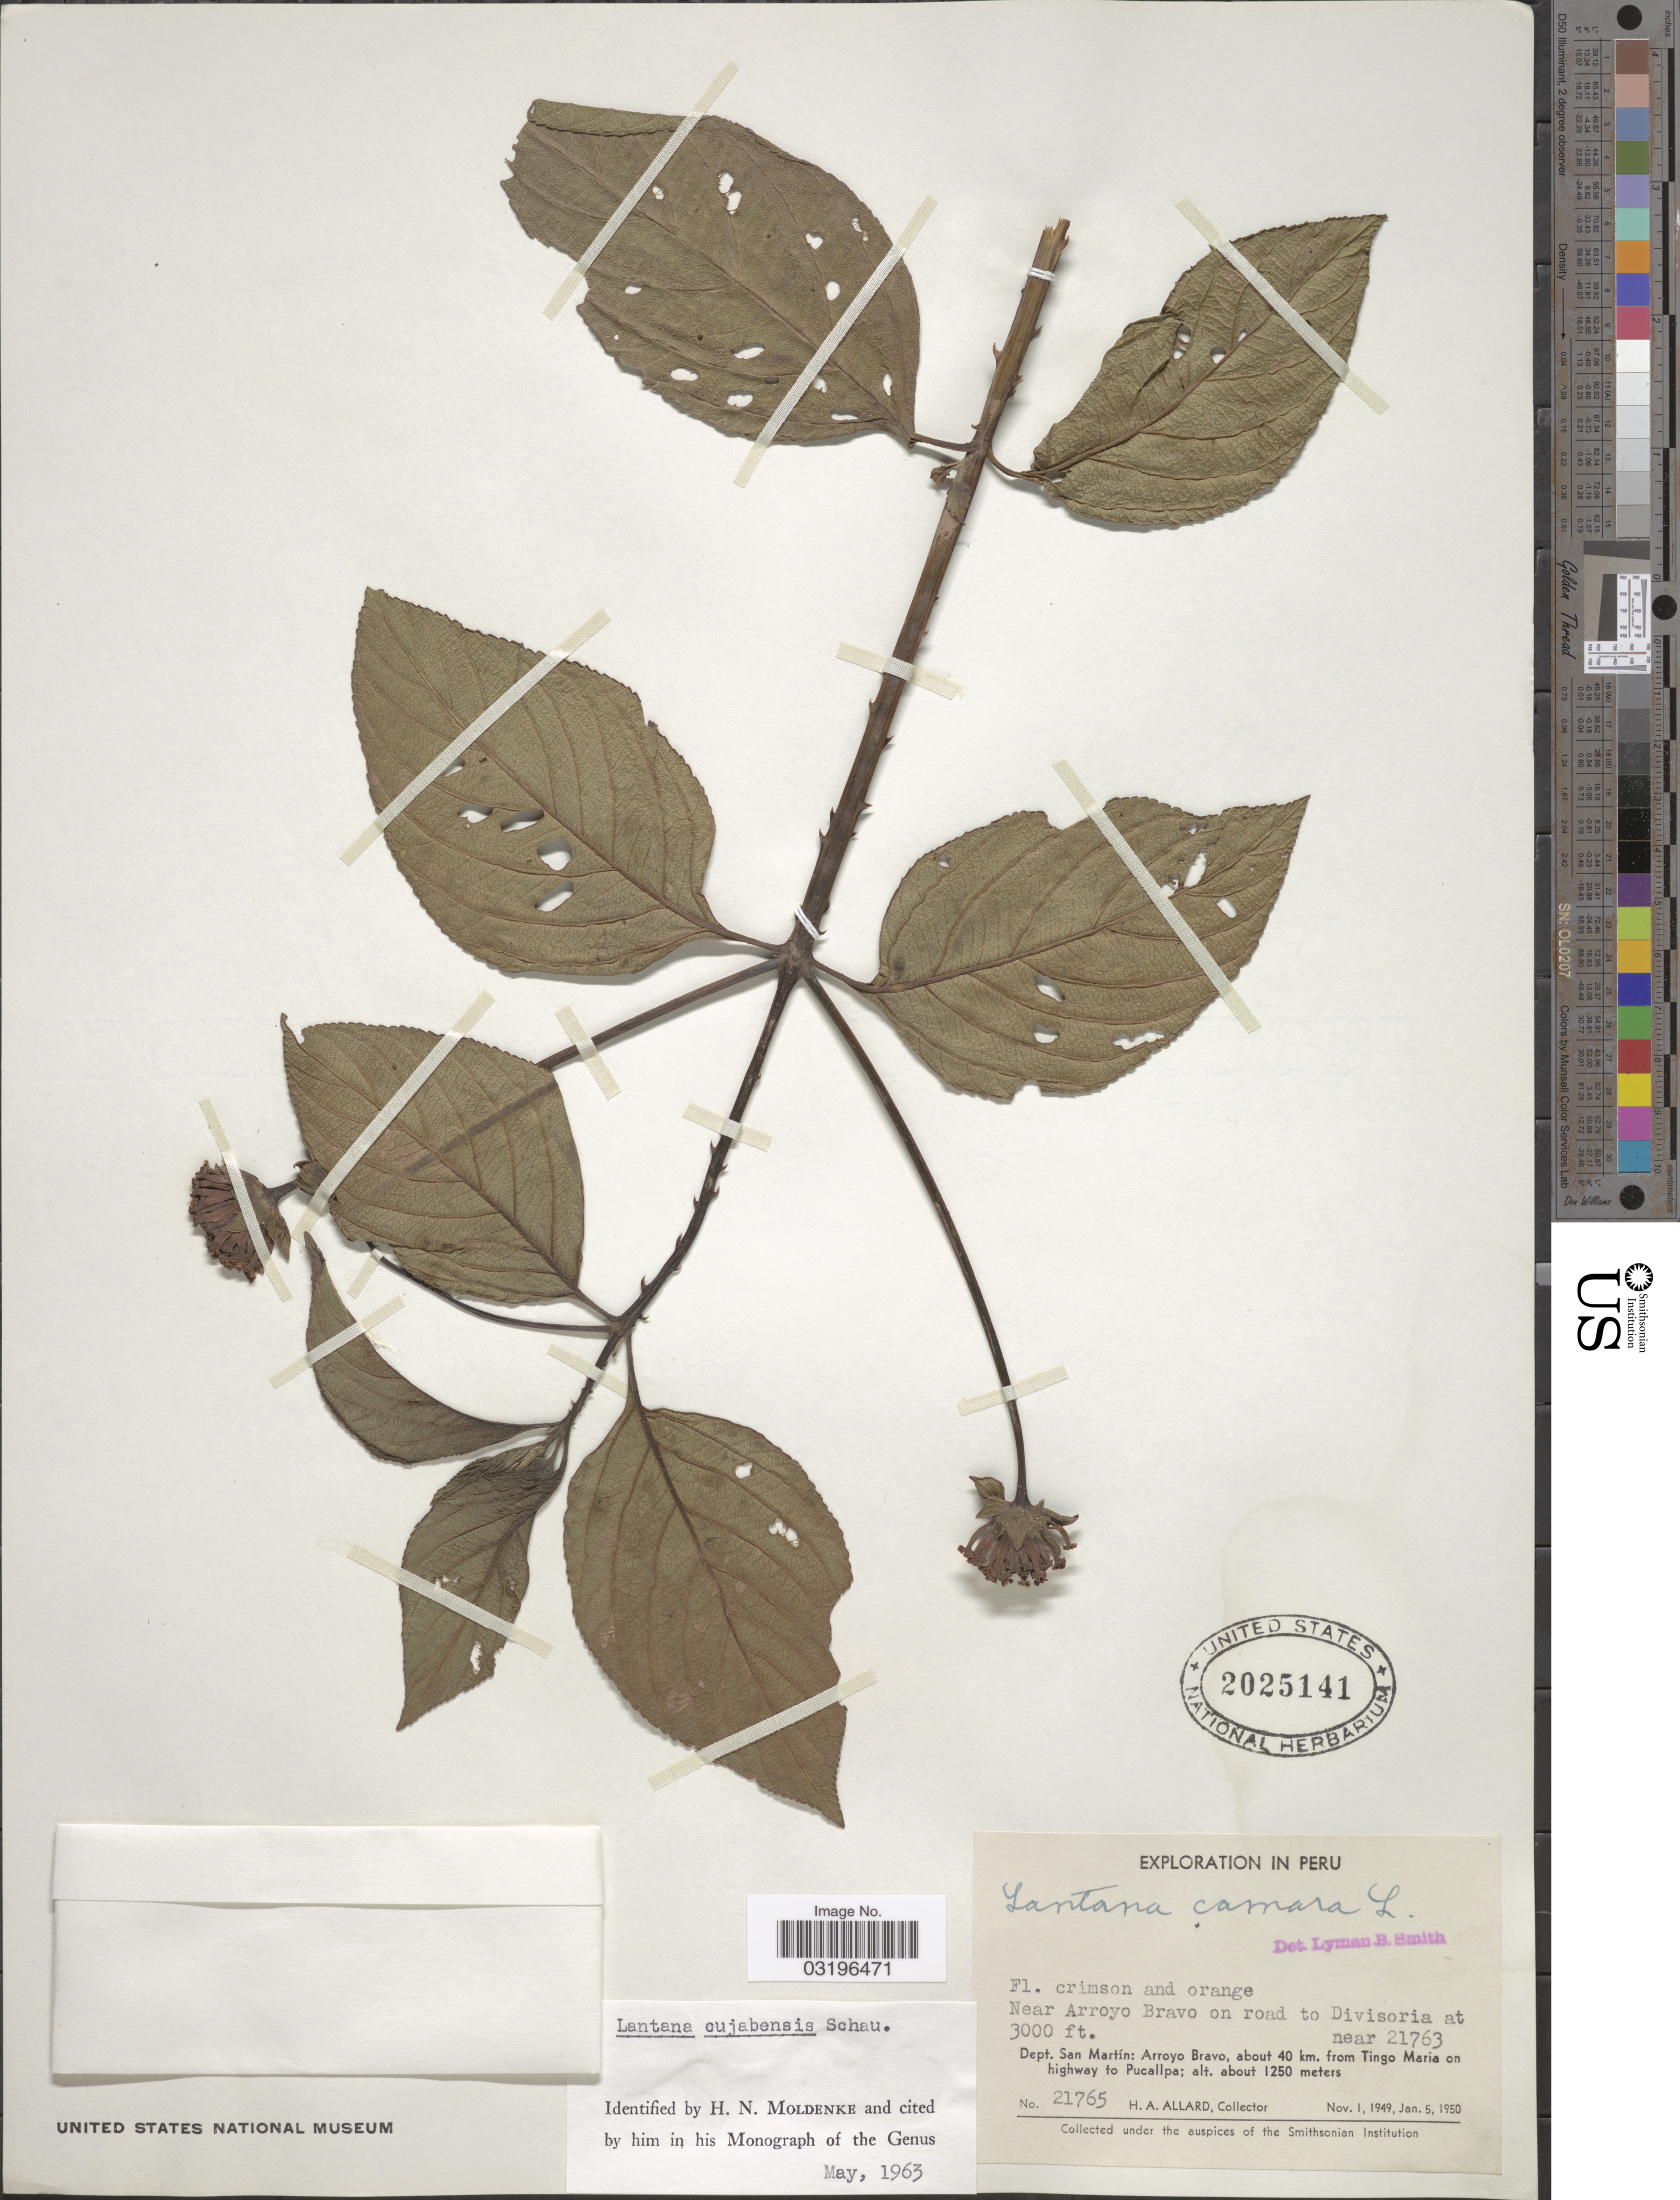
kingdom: Plantae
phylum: Tracheophyta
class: Magnoliopsida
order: Lamiales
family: Verbenaceae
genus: Lantana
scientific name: Lantana cujabensis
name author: Schau.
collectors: H. A. Allard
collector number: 21765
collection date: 1949-11-01/1950-01-05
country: Peru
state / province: San Martín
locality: Near Arroyo Bravo on road to Divisoria, near 21763. Dept. San Martín: Arroyo Bravo, about 40 km. from Tingo Maria on highway to Pucallpa.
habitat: near arroyo on road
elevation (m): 1250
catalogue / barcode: US 2025141